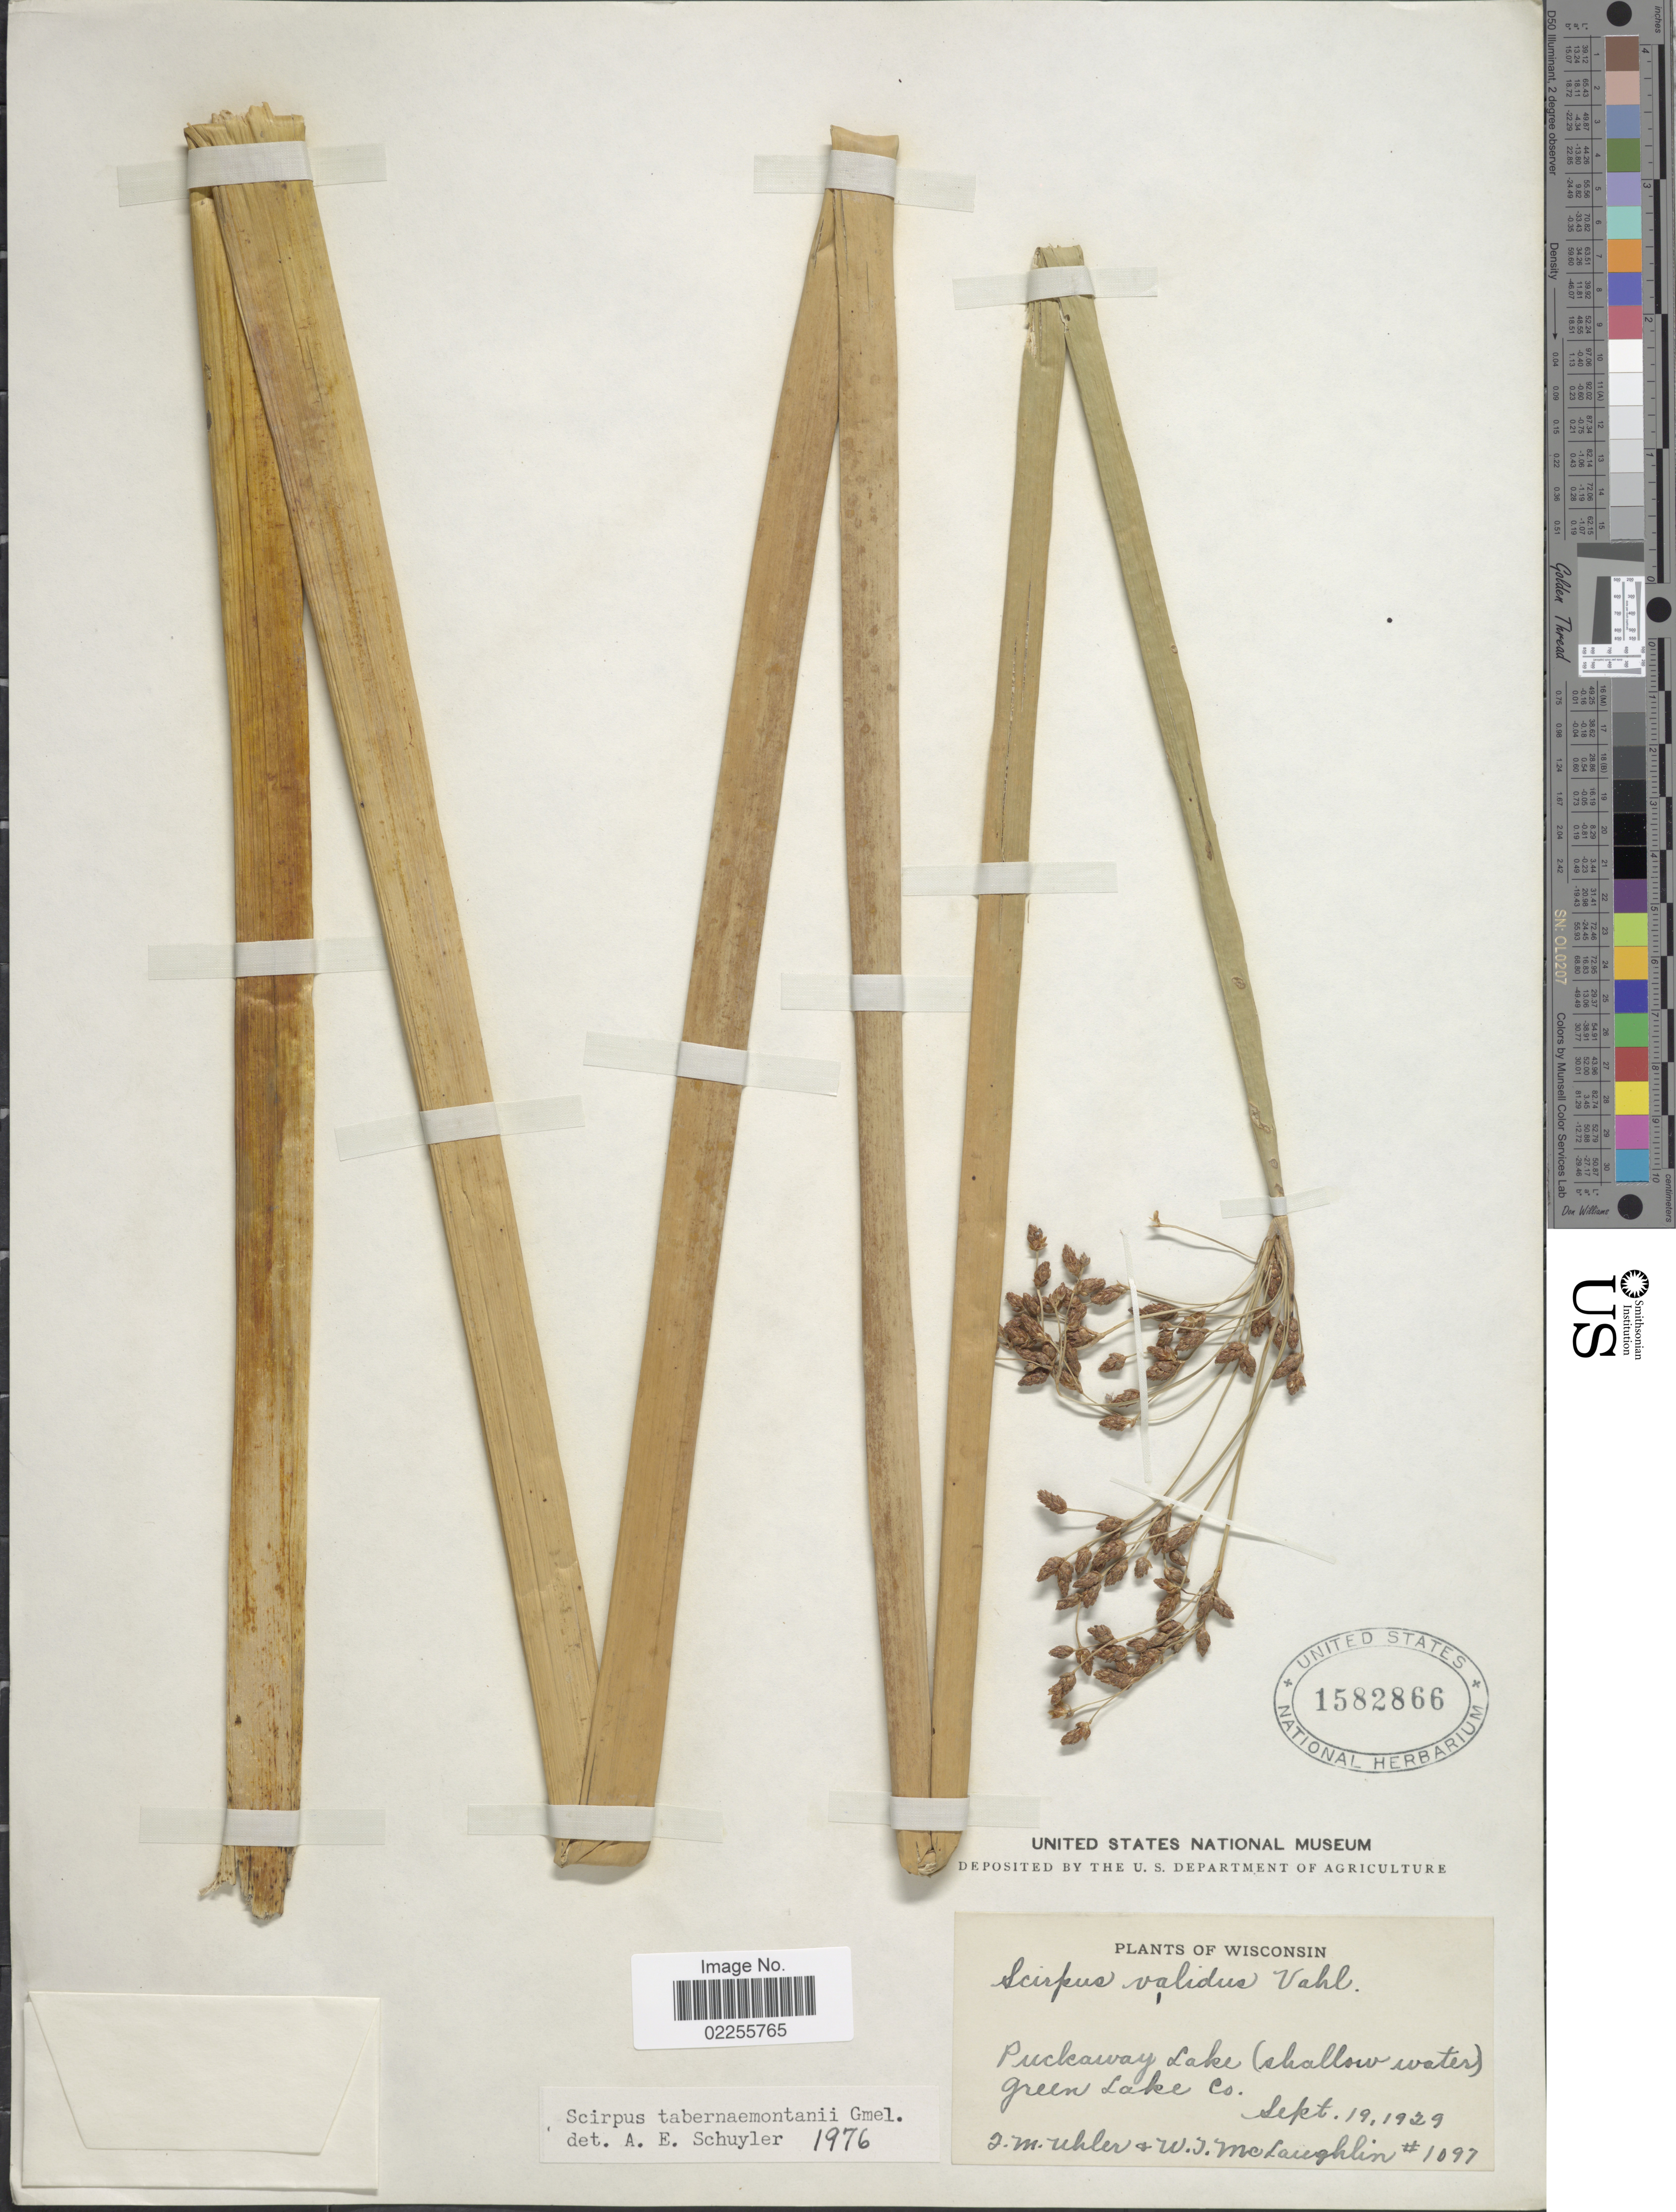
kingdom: Plantae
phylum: Tracheophyta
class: Liliopsida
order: Poales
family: Cyperaceae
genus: Schoenoplectus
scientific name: Schoenoplectus tabernaemontani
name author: (C.C. Gmel.) Palla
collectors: F. M. Uhler & W. McLaughlin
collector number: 1097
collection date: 1929-09-19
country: United States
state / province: Wisconsin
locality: Puckaway Lake (shallow water) Green Lake Co.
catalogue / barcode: US 1582866